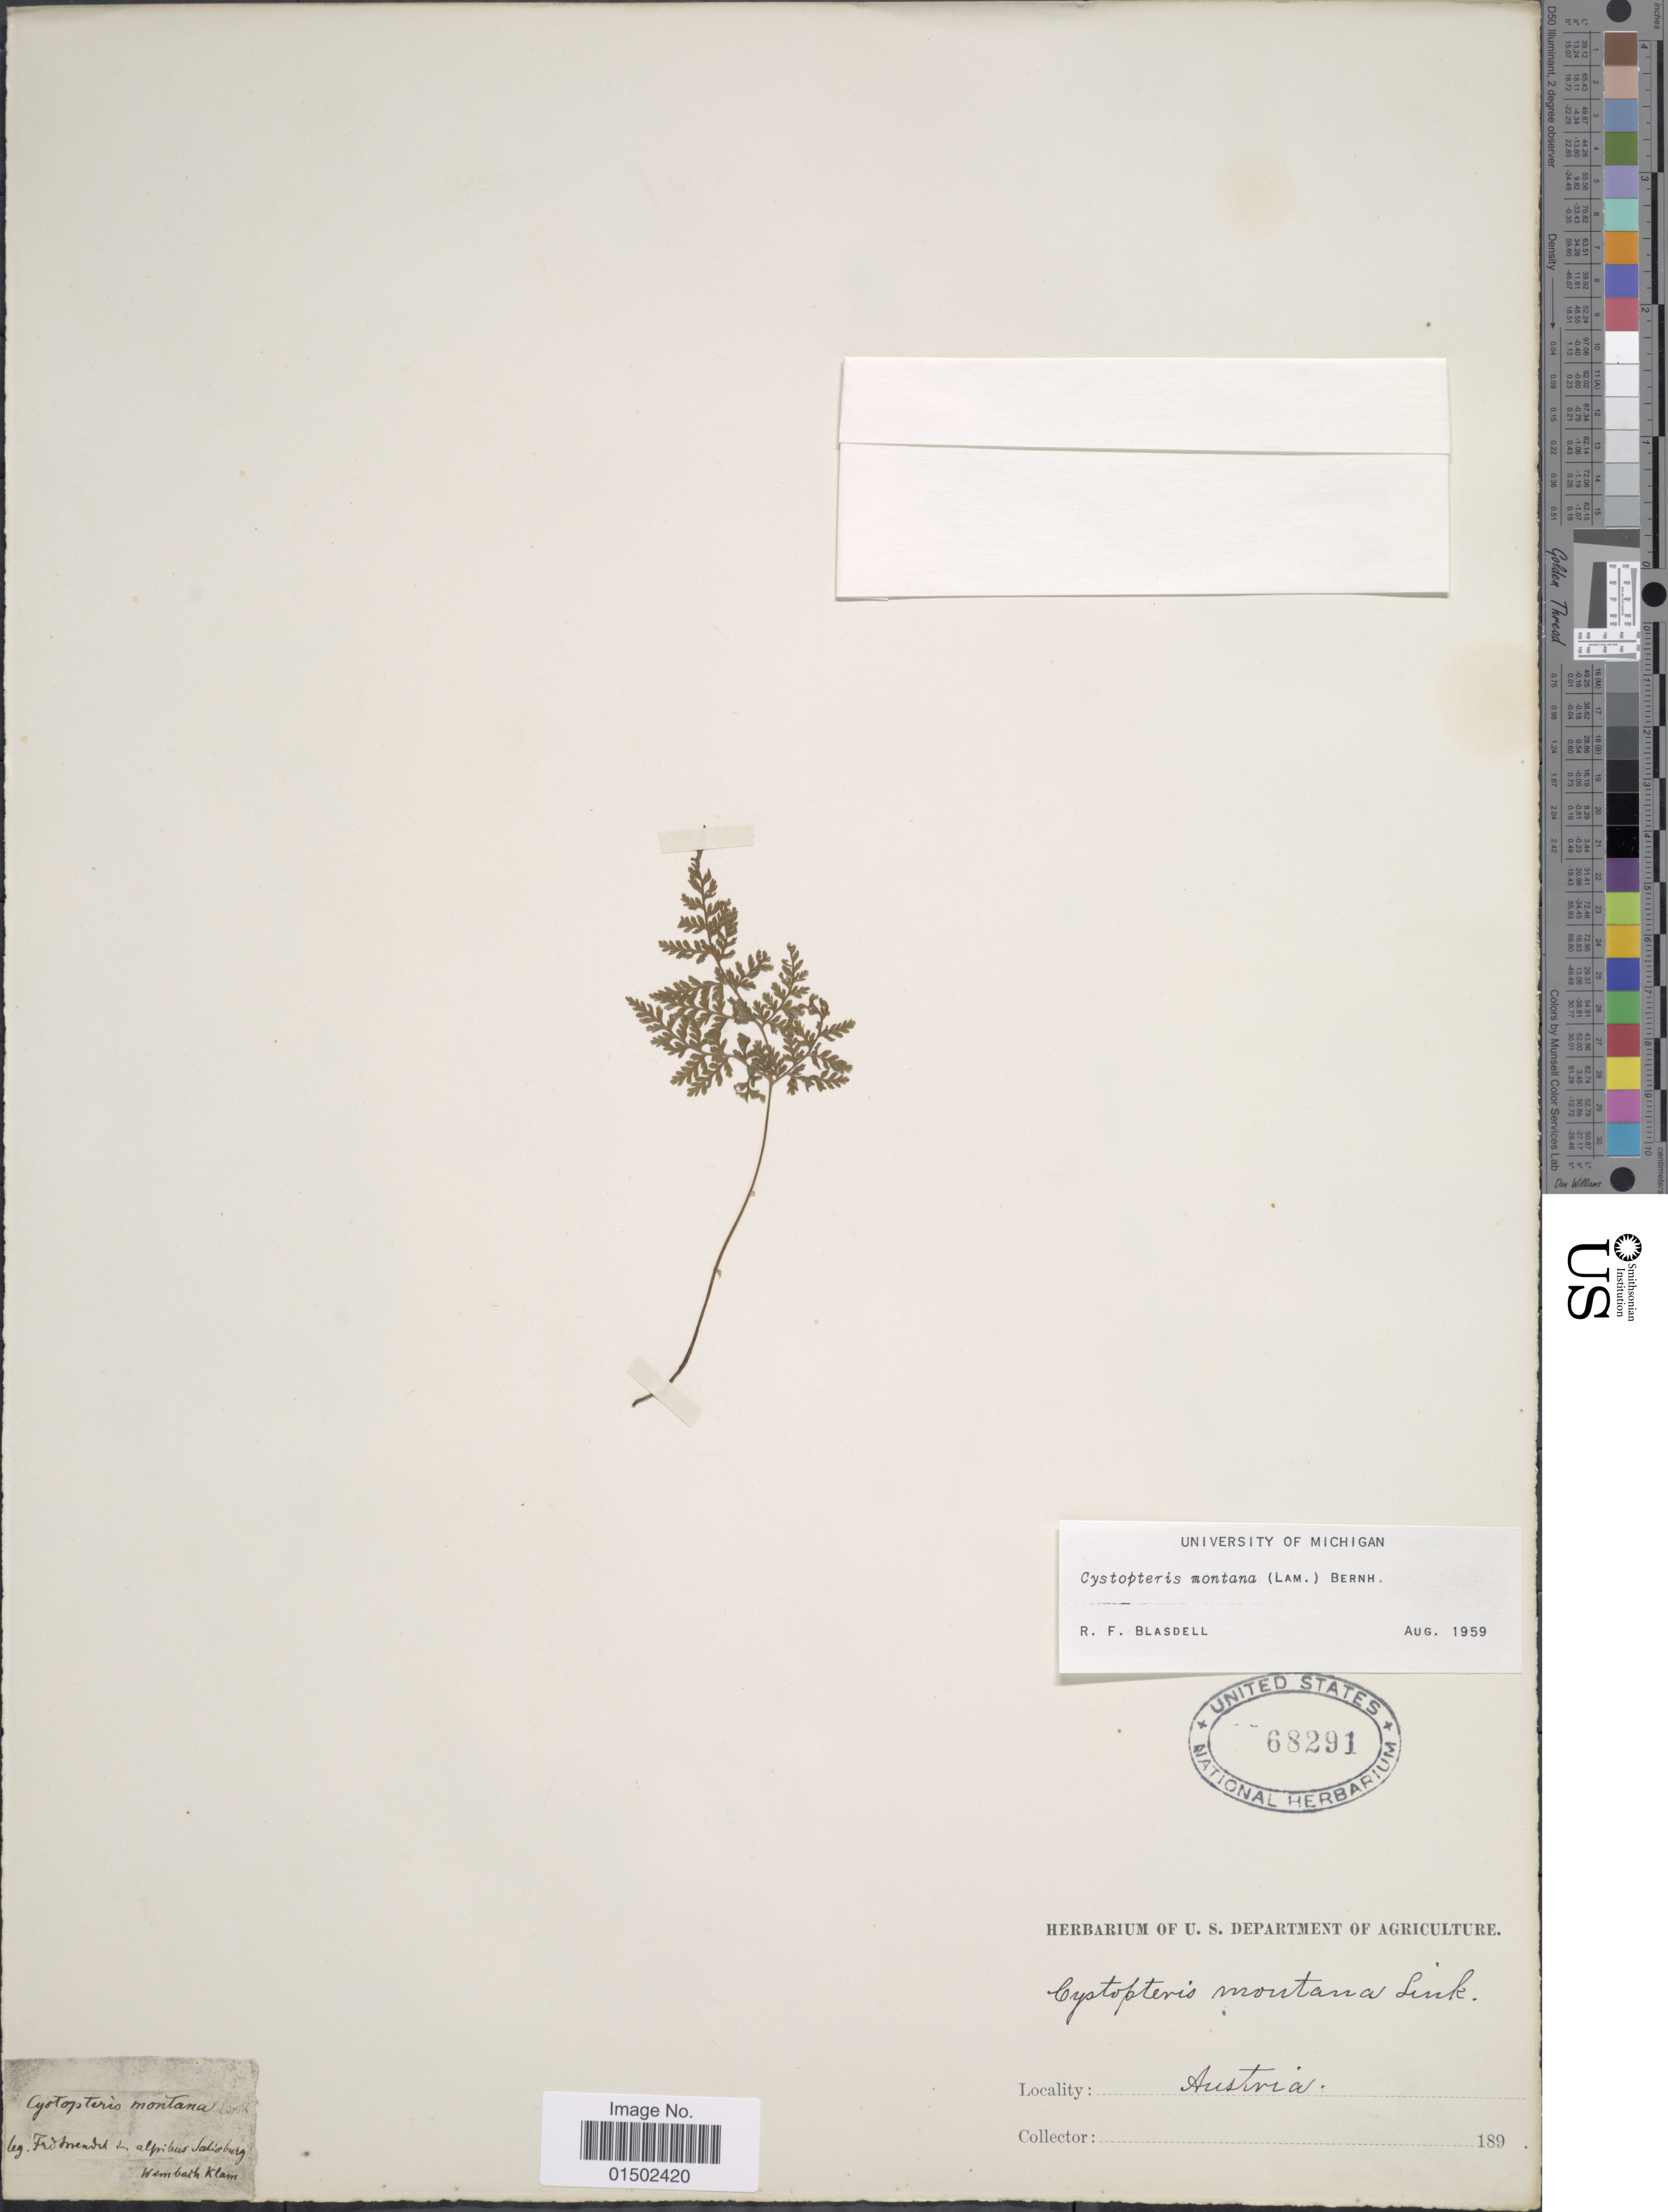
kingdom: Plantae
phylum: Tracheophyta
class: Polypodiopsida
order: Polypodiales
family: Cystopteridaceae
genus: Cystopteris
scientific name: Cystopteris montana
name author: (Lam.) Desv.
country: Austria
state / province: Salzburg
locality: Im alpibus Salisburg Wambach Klam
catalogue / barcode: US 68291